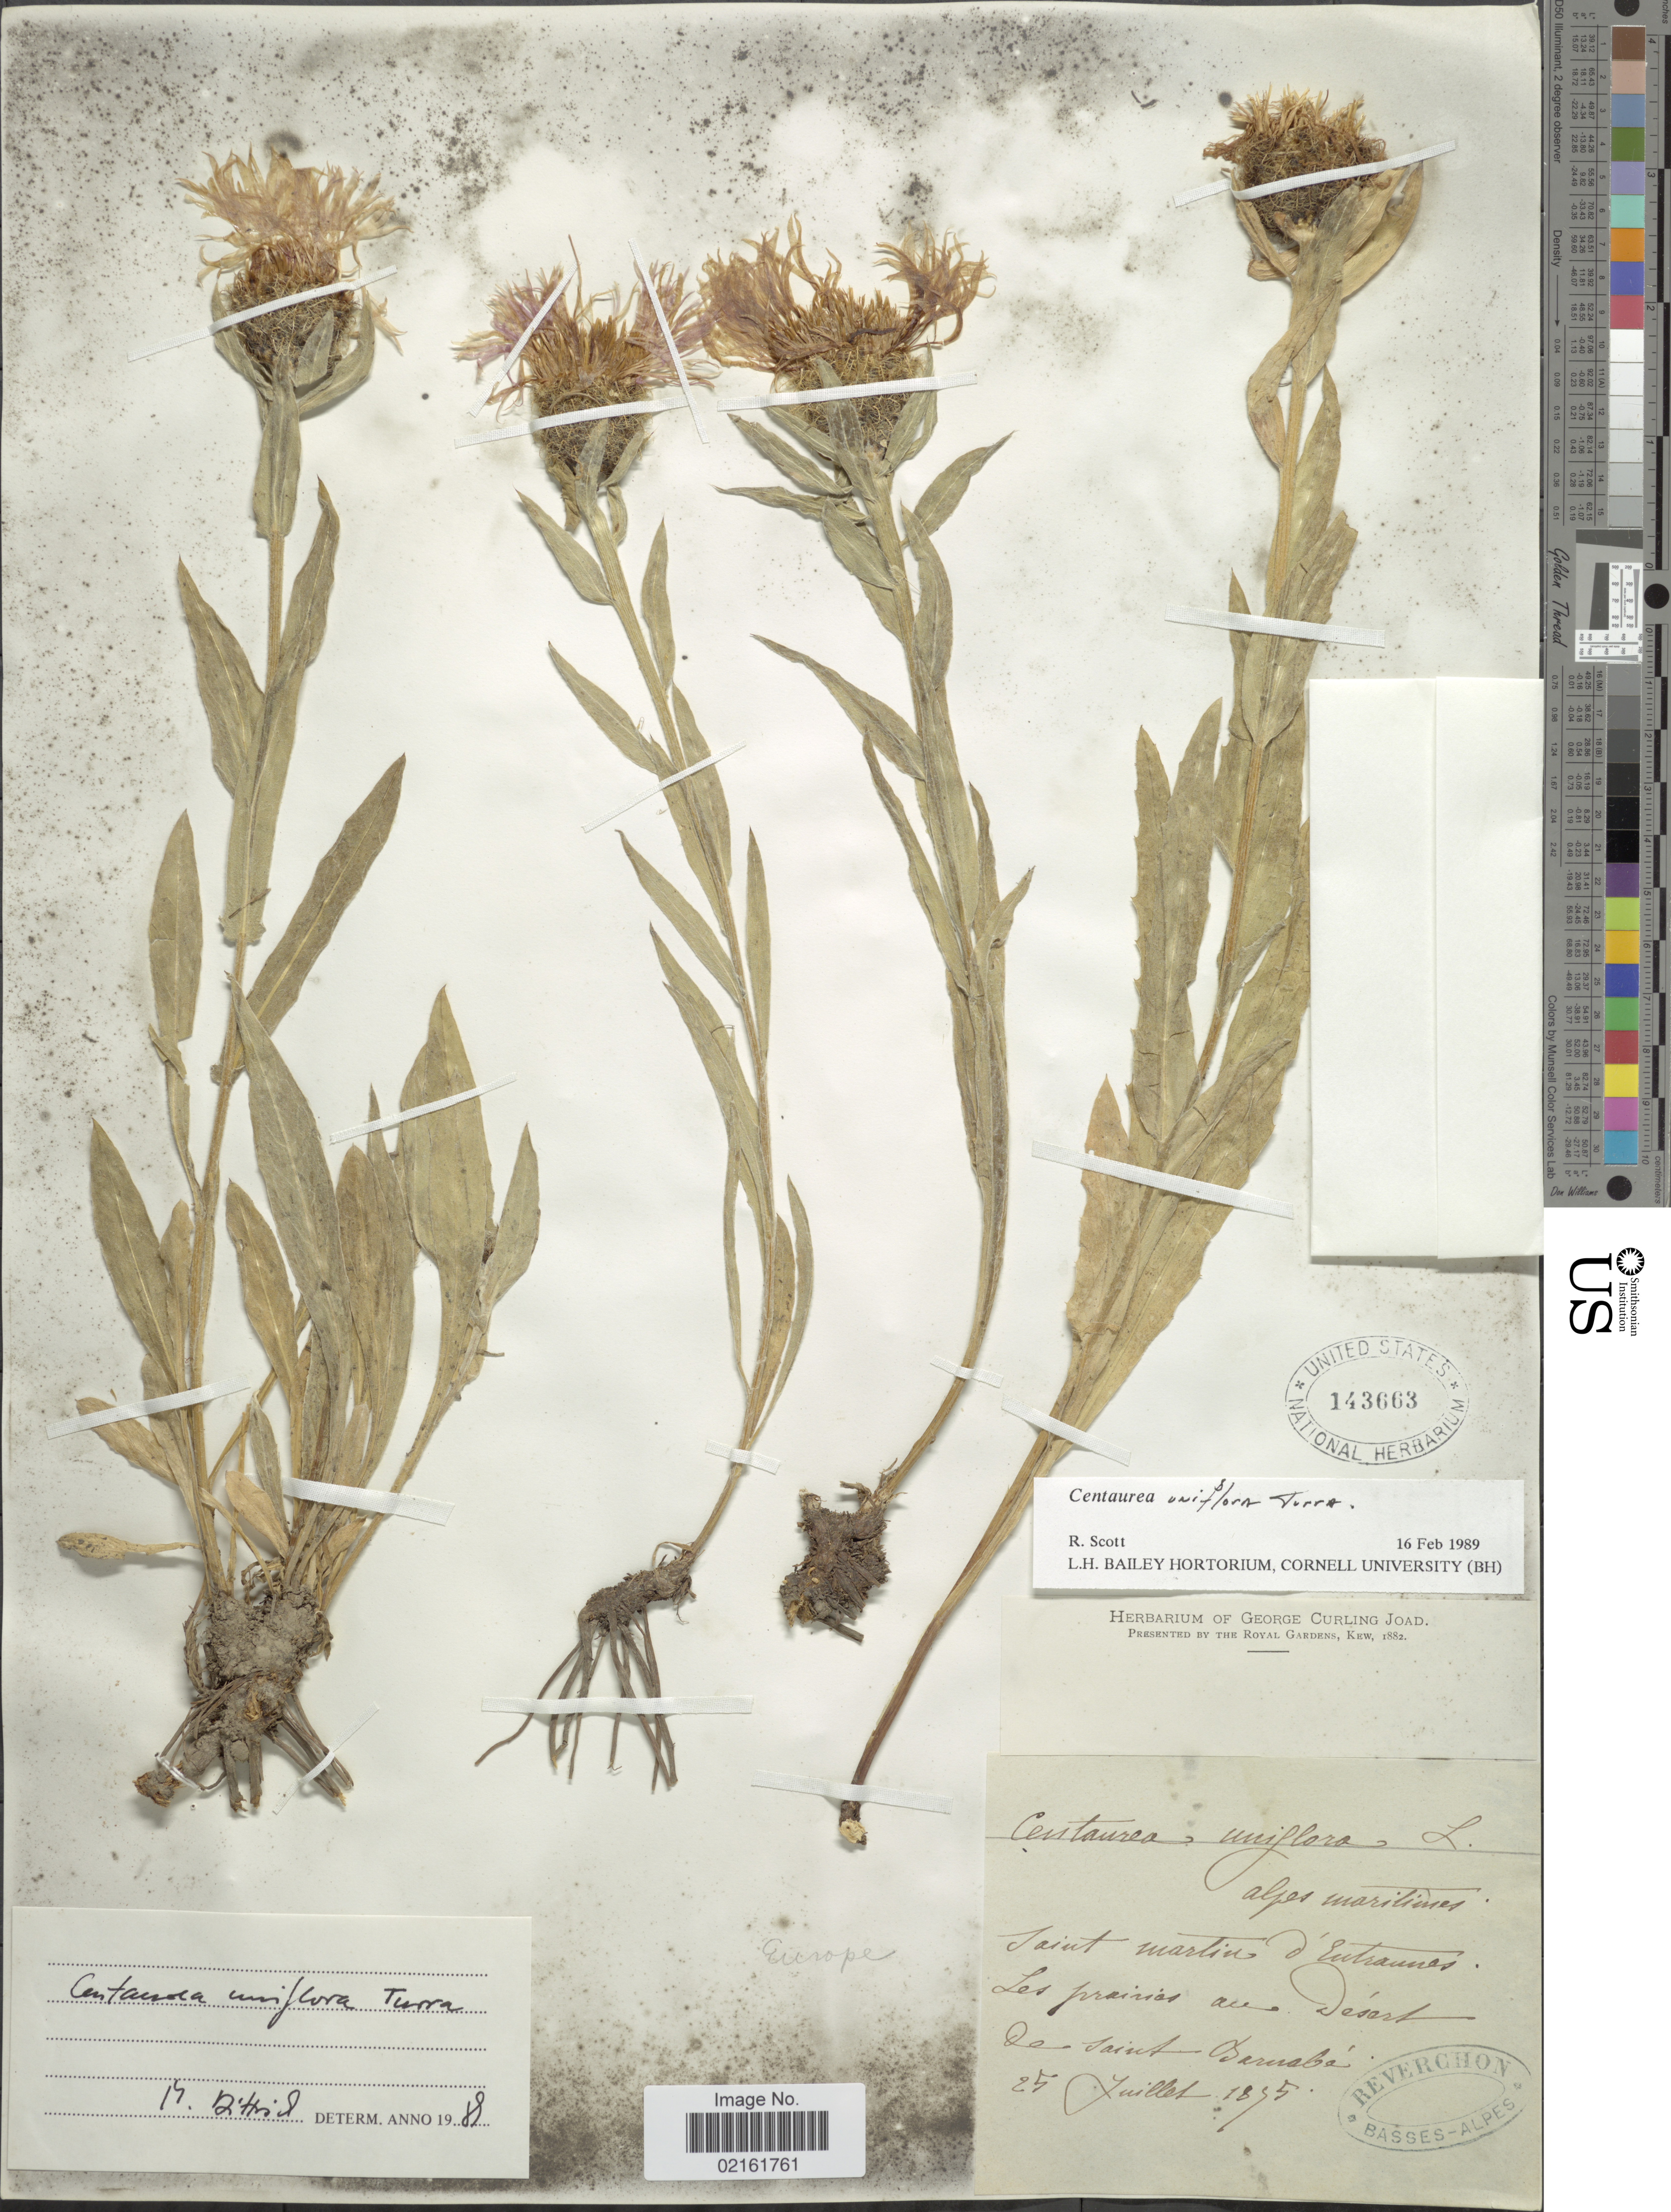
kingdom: Plantae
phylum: Tracheophyta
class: Magnoliopsida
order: Asterales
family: Asteraceae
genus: Centaurea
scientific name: Centaurea uniflora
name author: Turra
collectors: -. Reverchon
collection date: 1875-07-25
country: France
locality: Europe. Les prairies au Desert de Saint-Barnabé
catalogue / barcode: US 143663